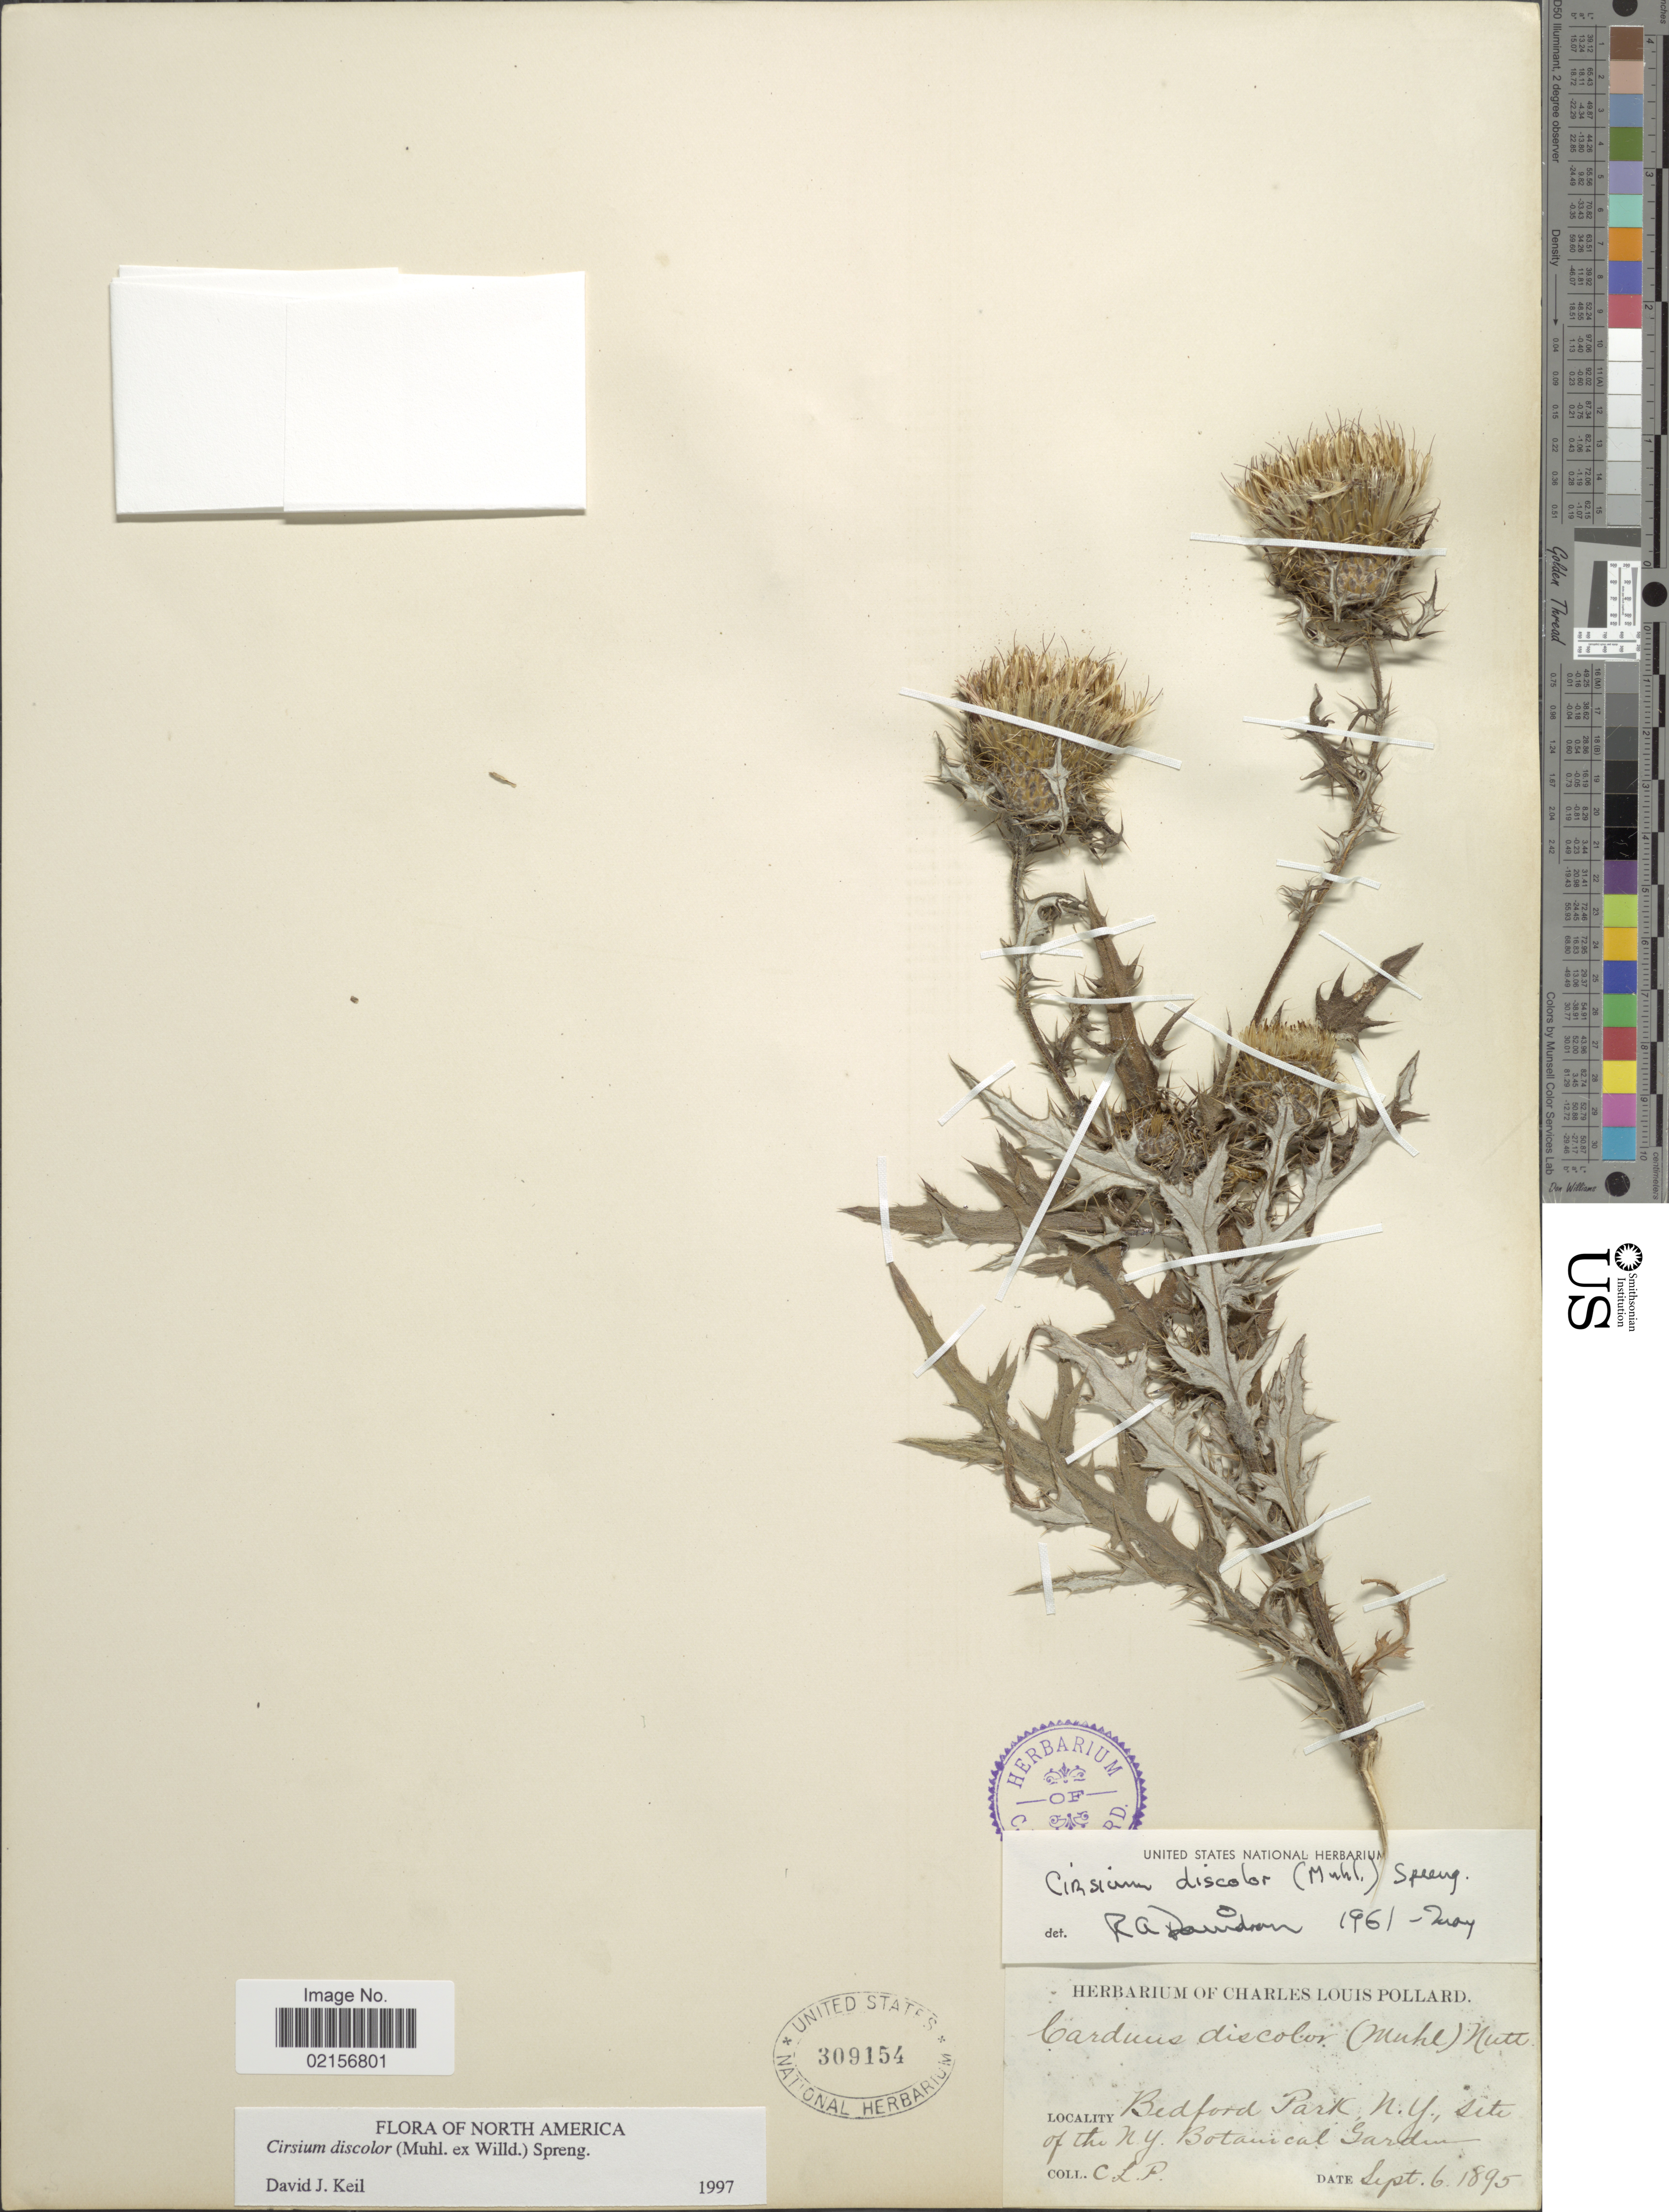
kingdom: Plantae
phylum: Tracheophyta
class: Magnoliopsida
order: Asterales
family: Asteraceae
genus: Cirsium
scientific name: Cirsium discolor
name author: (Muhl. ex Willd.) Spreng.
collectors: C. L. Pollard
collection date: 1895-09-06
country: United States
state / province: New York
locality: Bedford Park, site of the N.Y. Botanical Garden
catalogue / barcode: US 309154